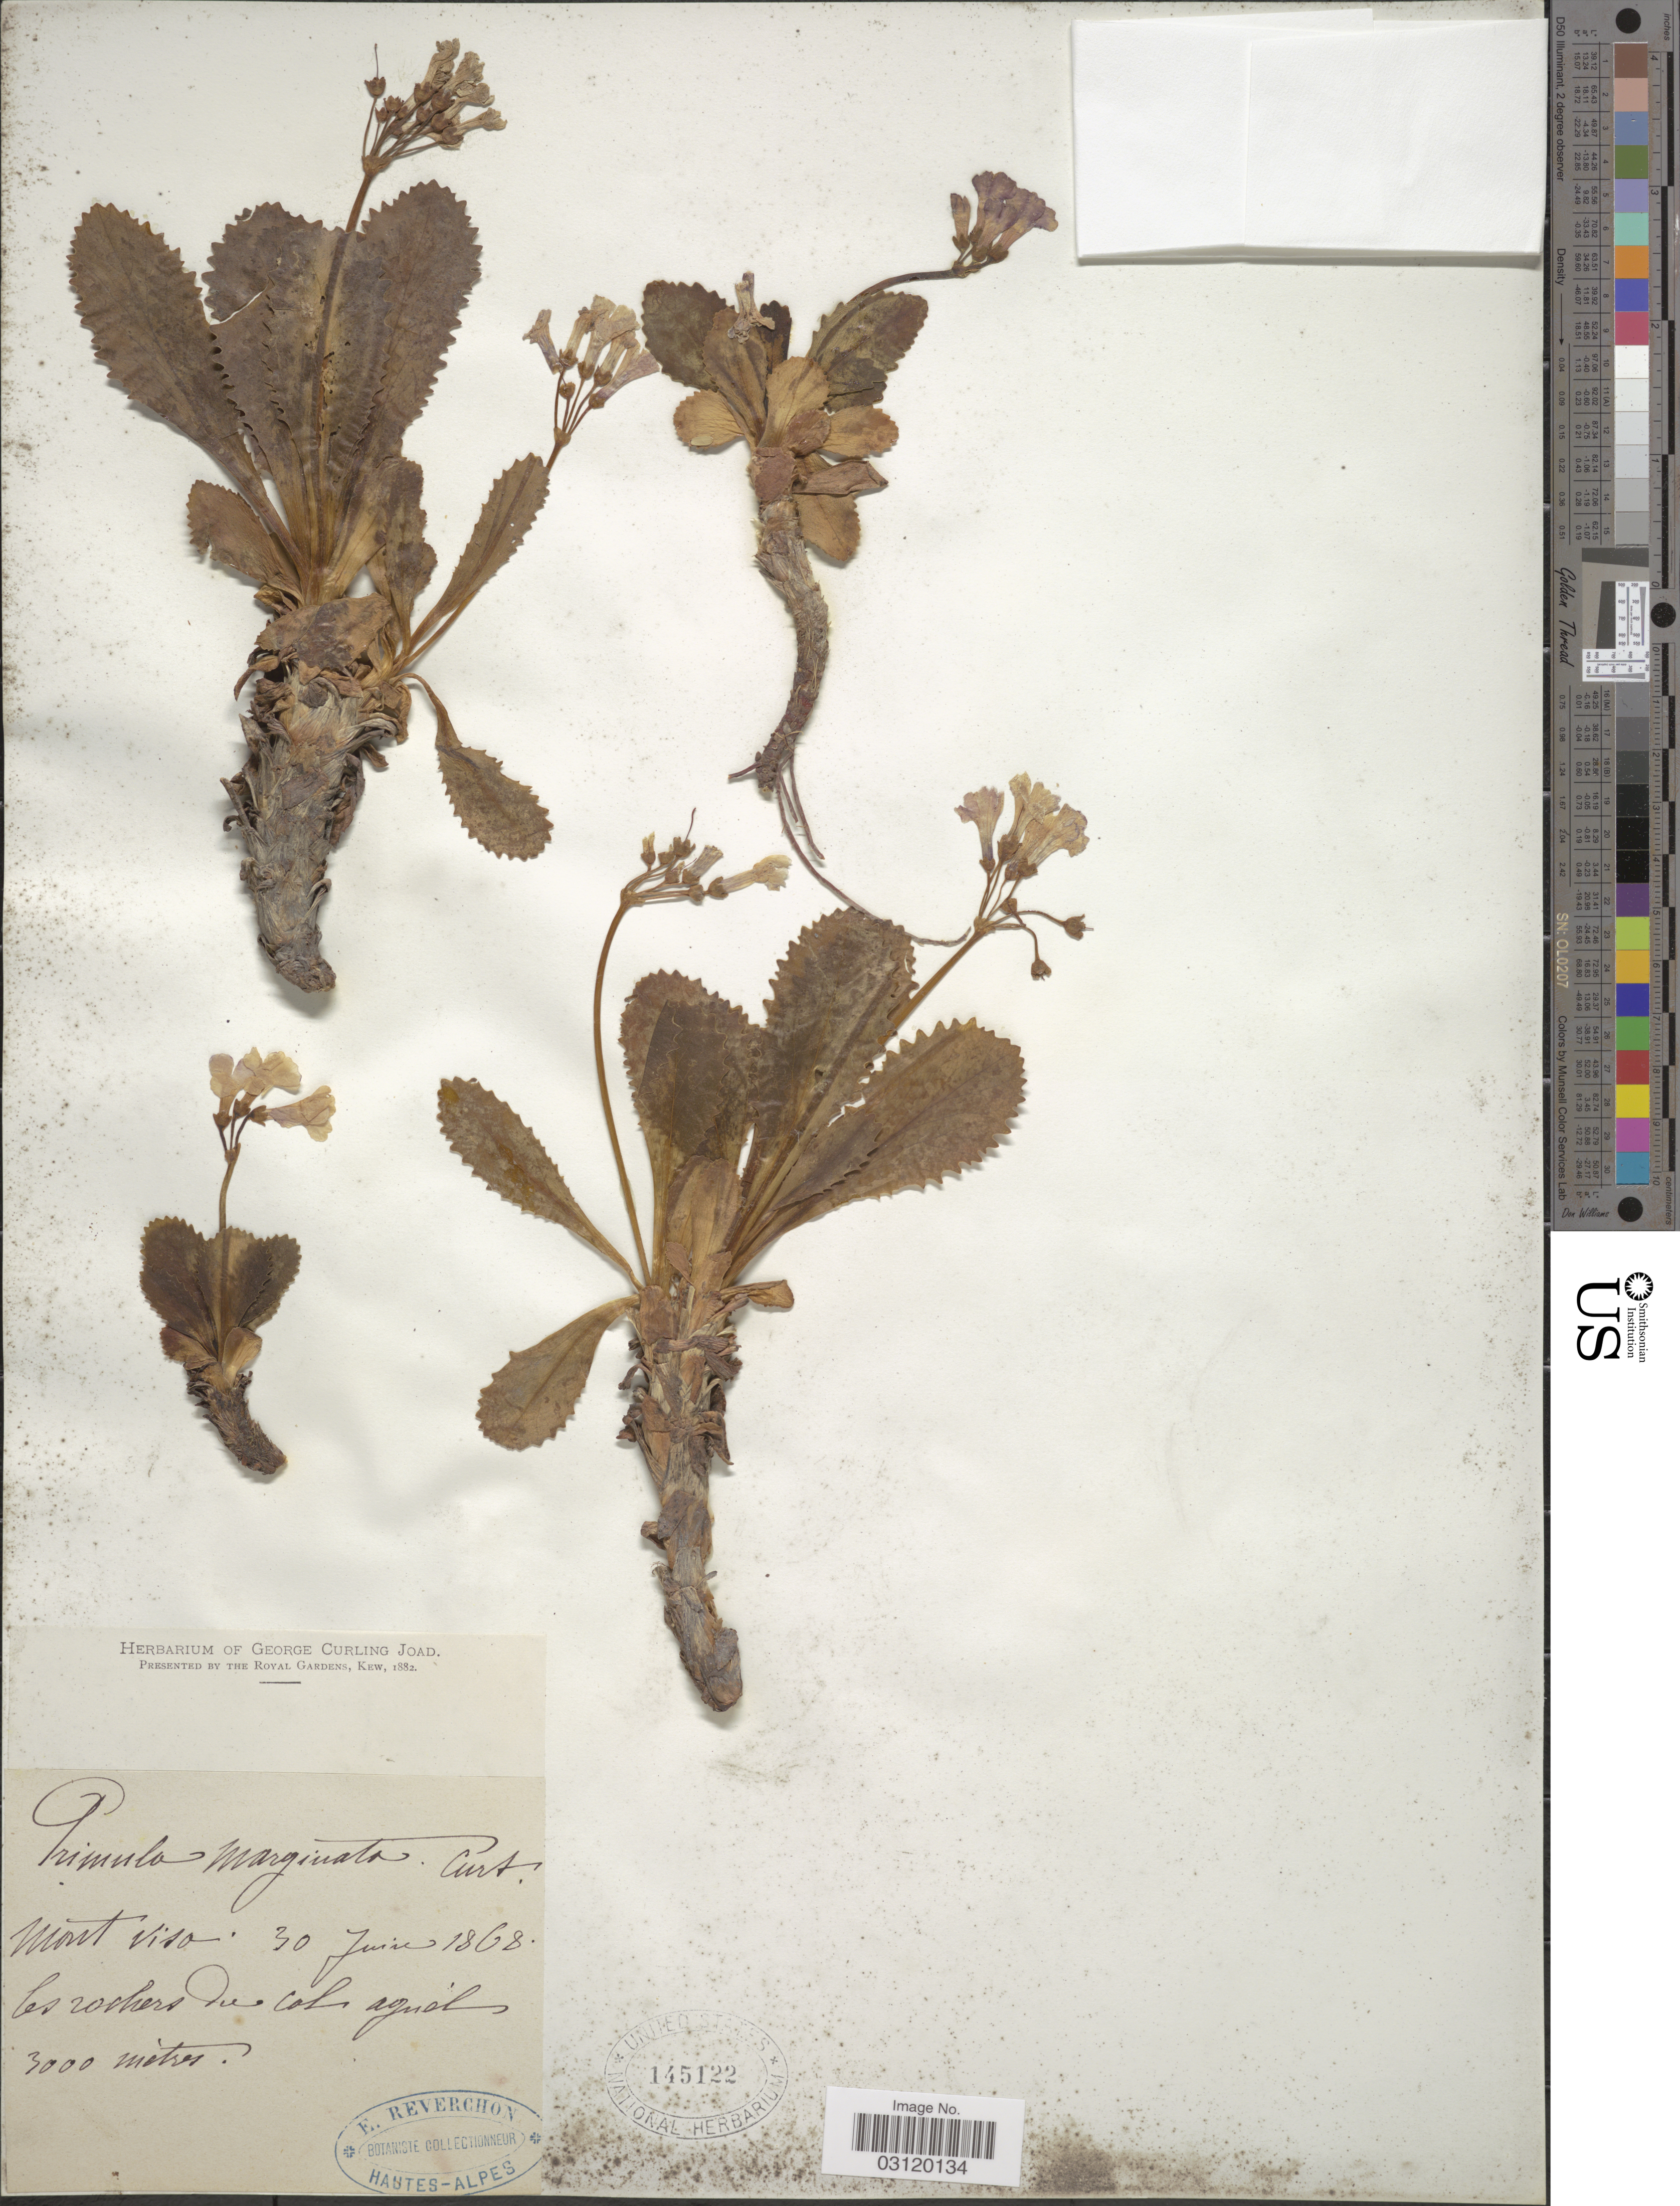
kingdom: Plantae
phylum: Tracheophyta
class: Magnoliopsida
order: Ericales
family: Primulaceae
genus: Primula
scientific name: Primula marginata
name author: Curtis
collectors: E. Reverchon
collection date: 1868-06-30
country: Italy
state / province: Piedmont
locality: Mont Viso.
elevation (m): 3000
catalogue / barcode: US 145122